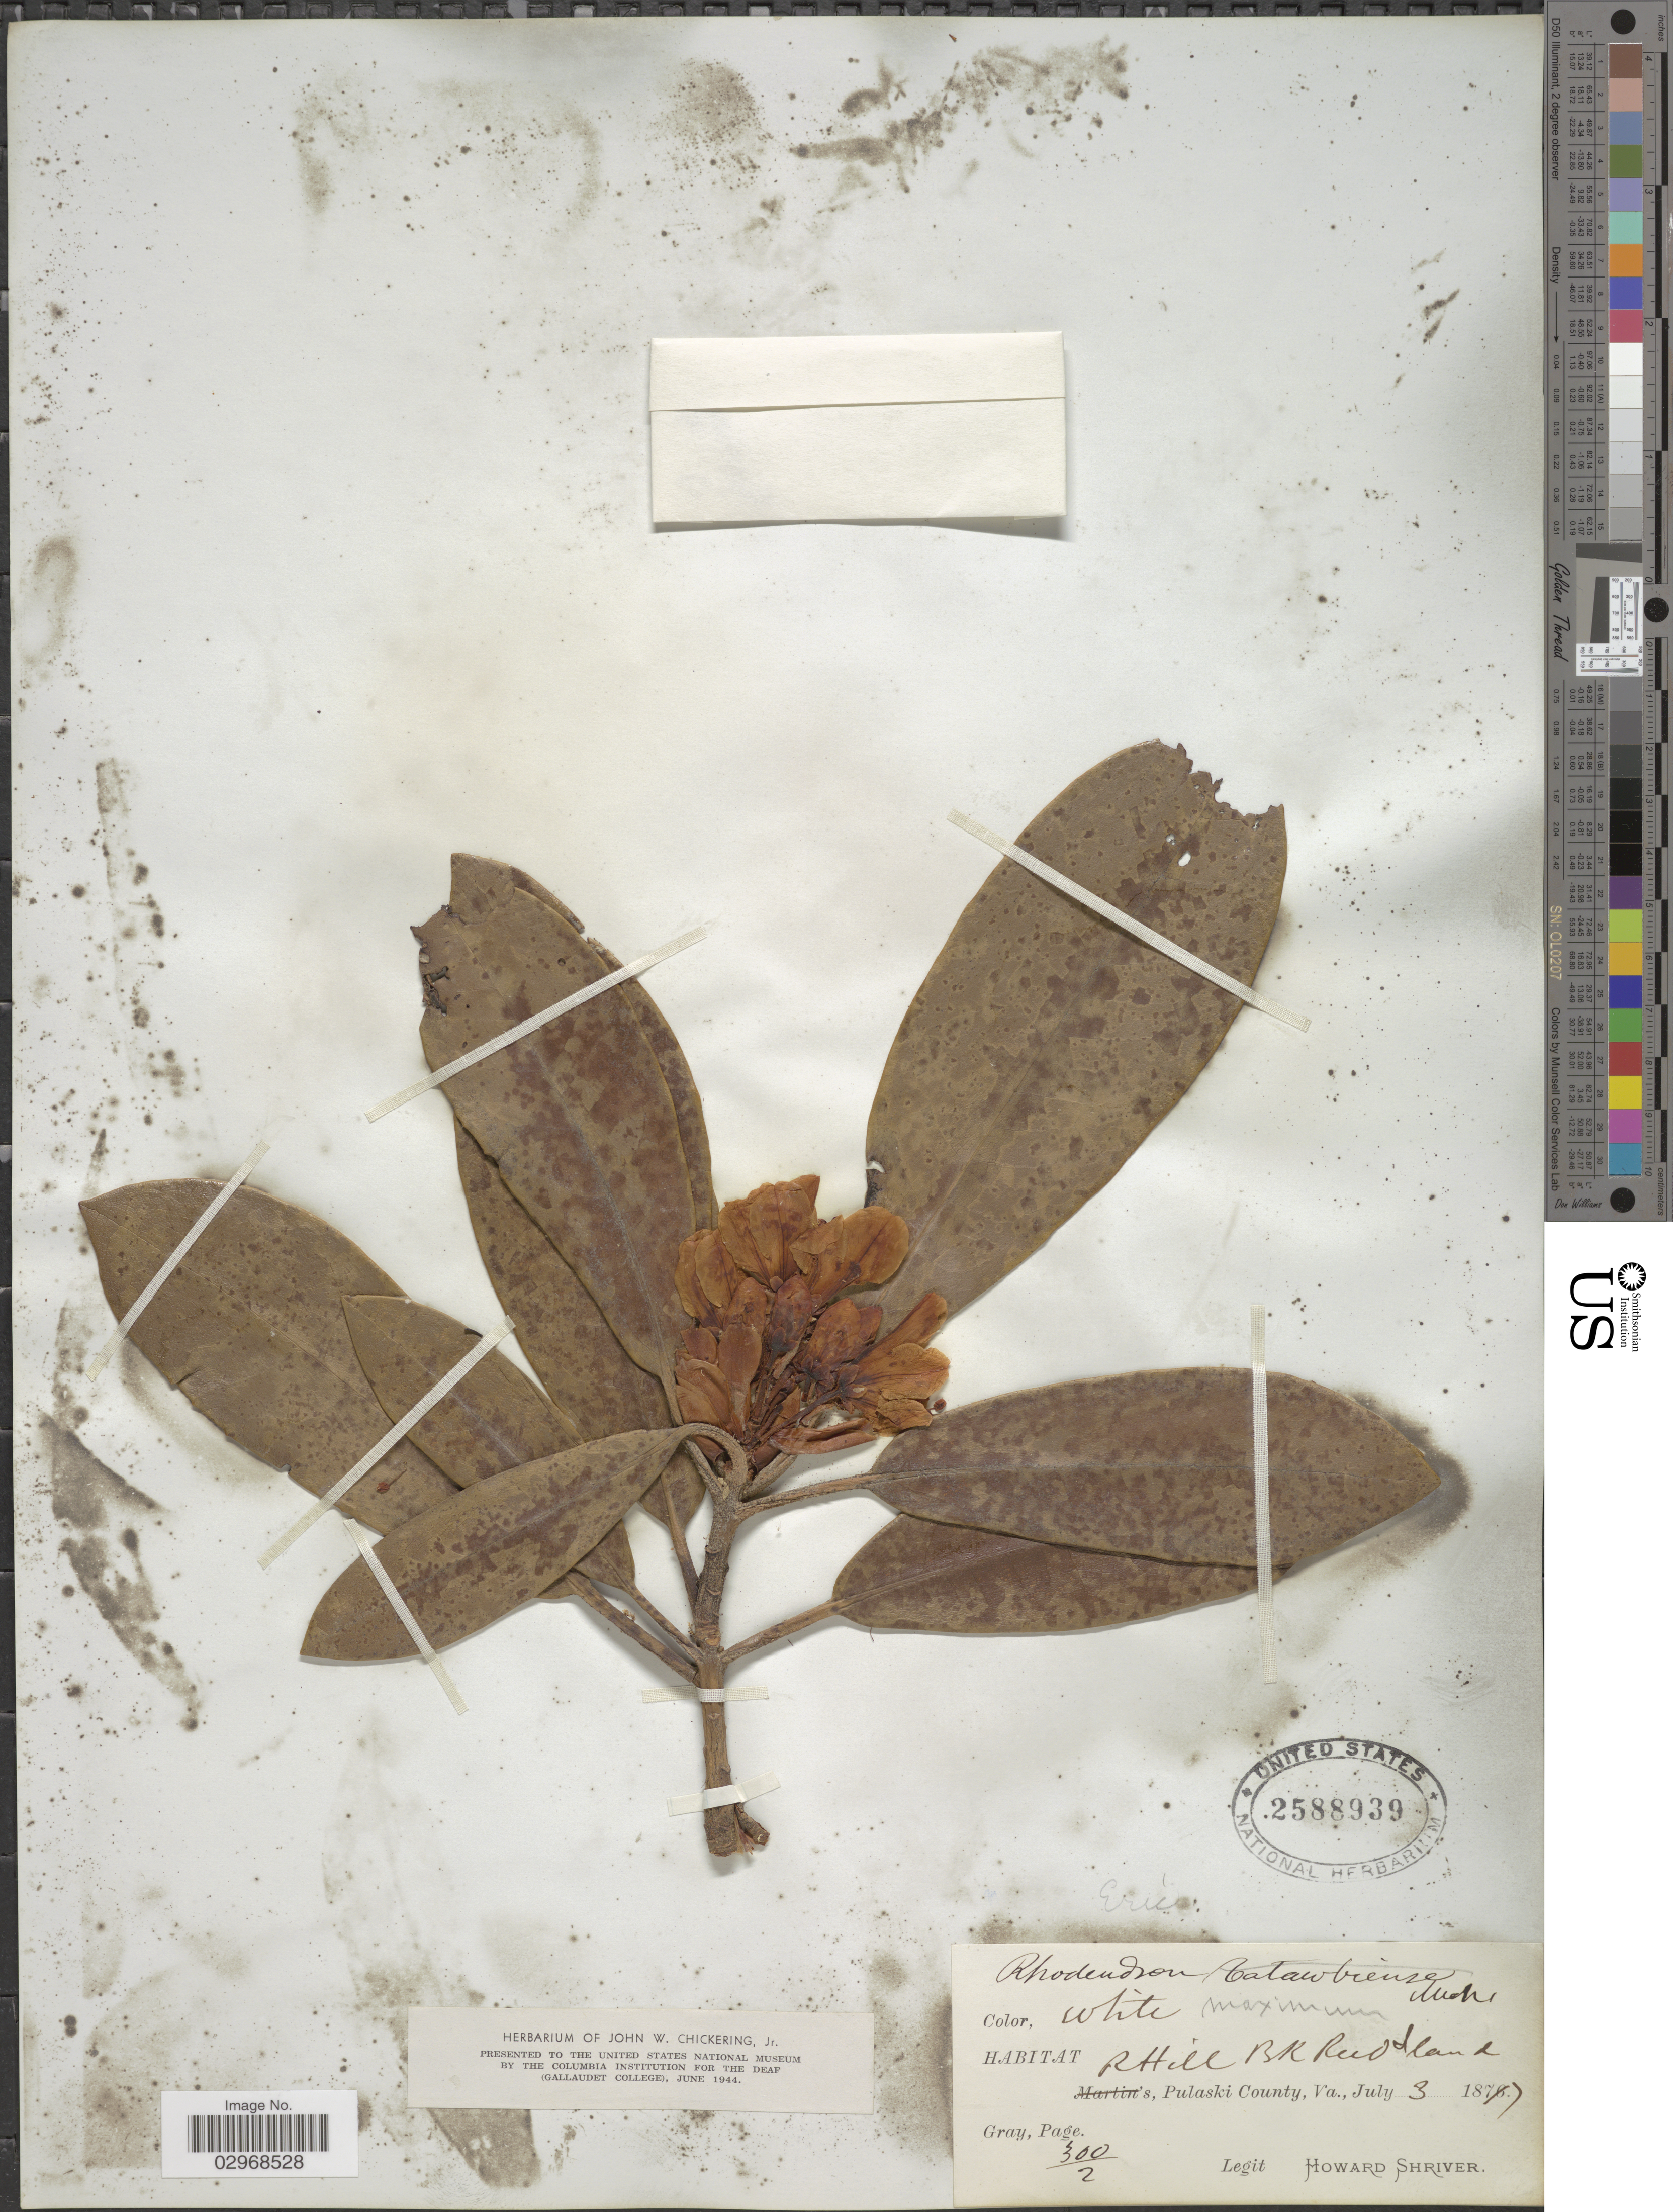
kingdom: Plantae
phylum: Tracheophyta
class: Magnoliopsida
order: Ericales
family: Ericaceae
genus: Rhododendron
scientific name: Rhododendron maximum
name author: L.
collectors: H. Shriver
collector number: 330/2?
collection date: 1877-07-03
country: United States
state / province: Virginia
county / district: Pulaski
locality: R Hill BK Ruddland, Pulaski County.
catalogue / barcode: US 2588939